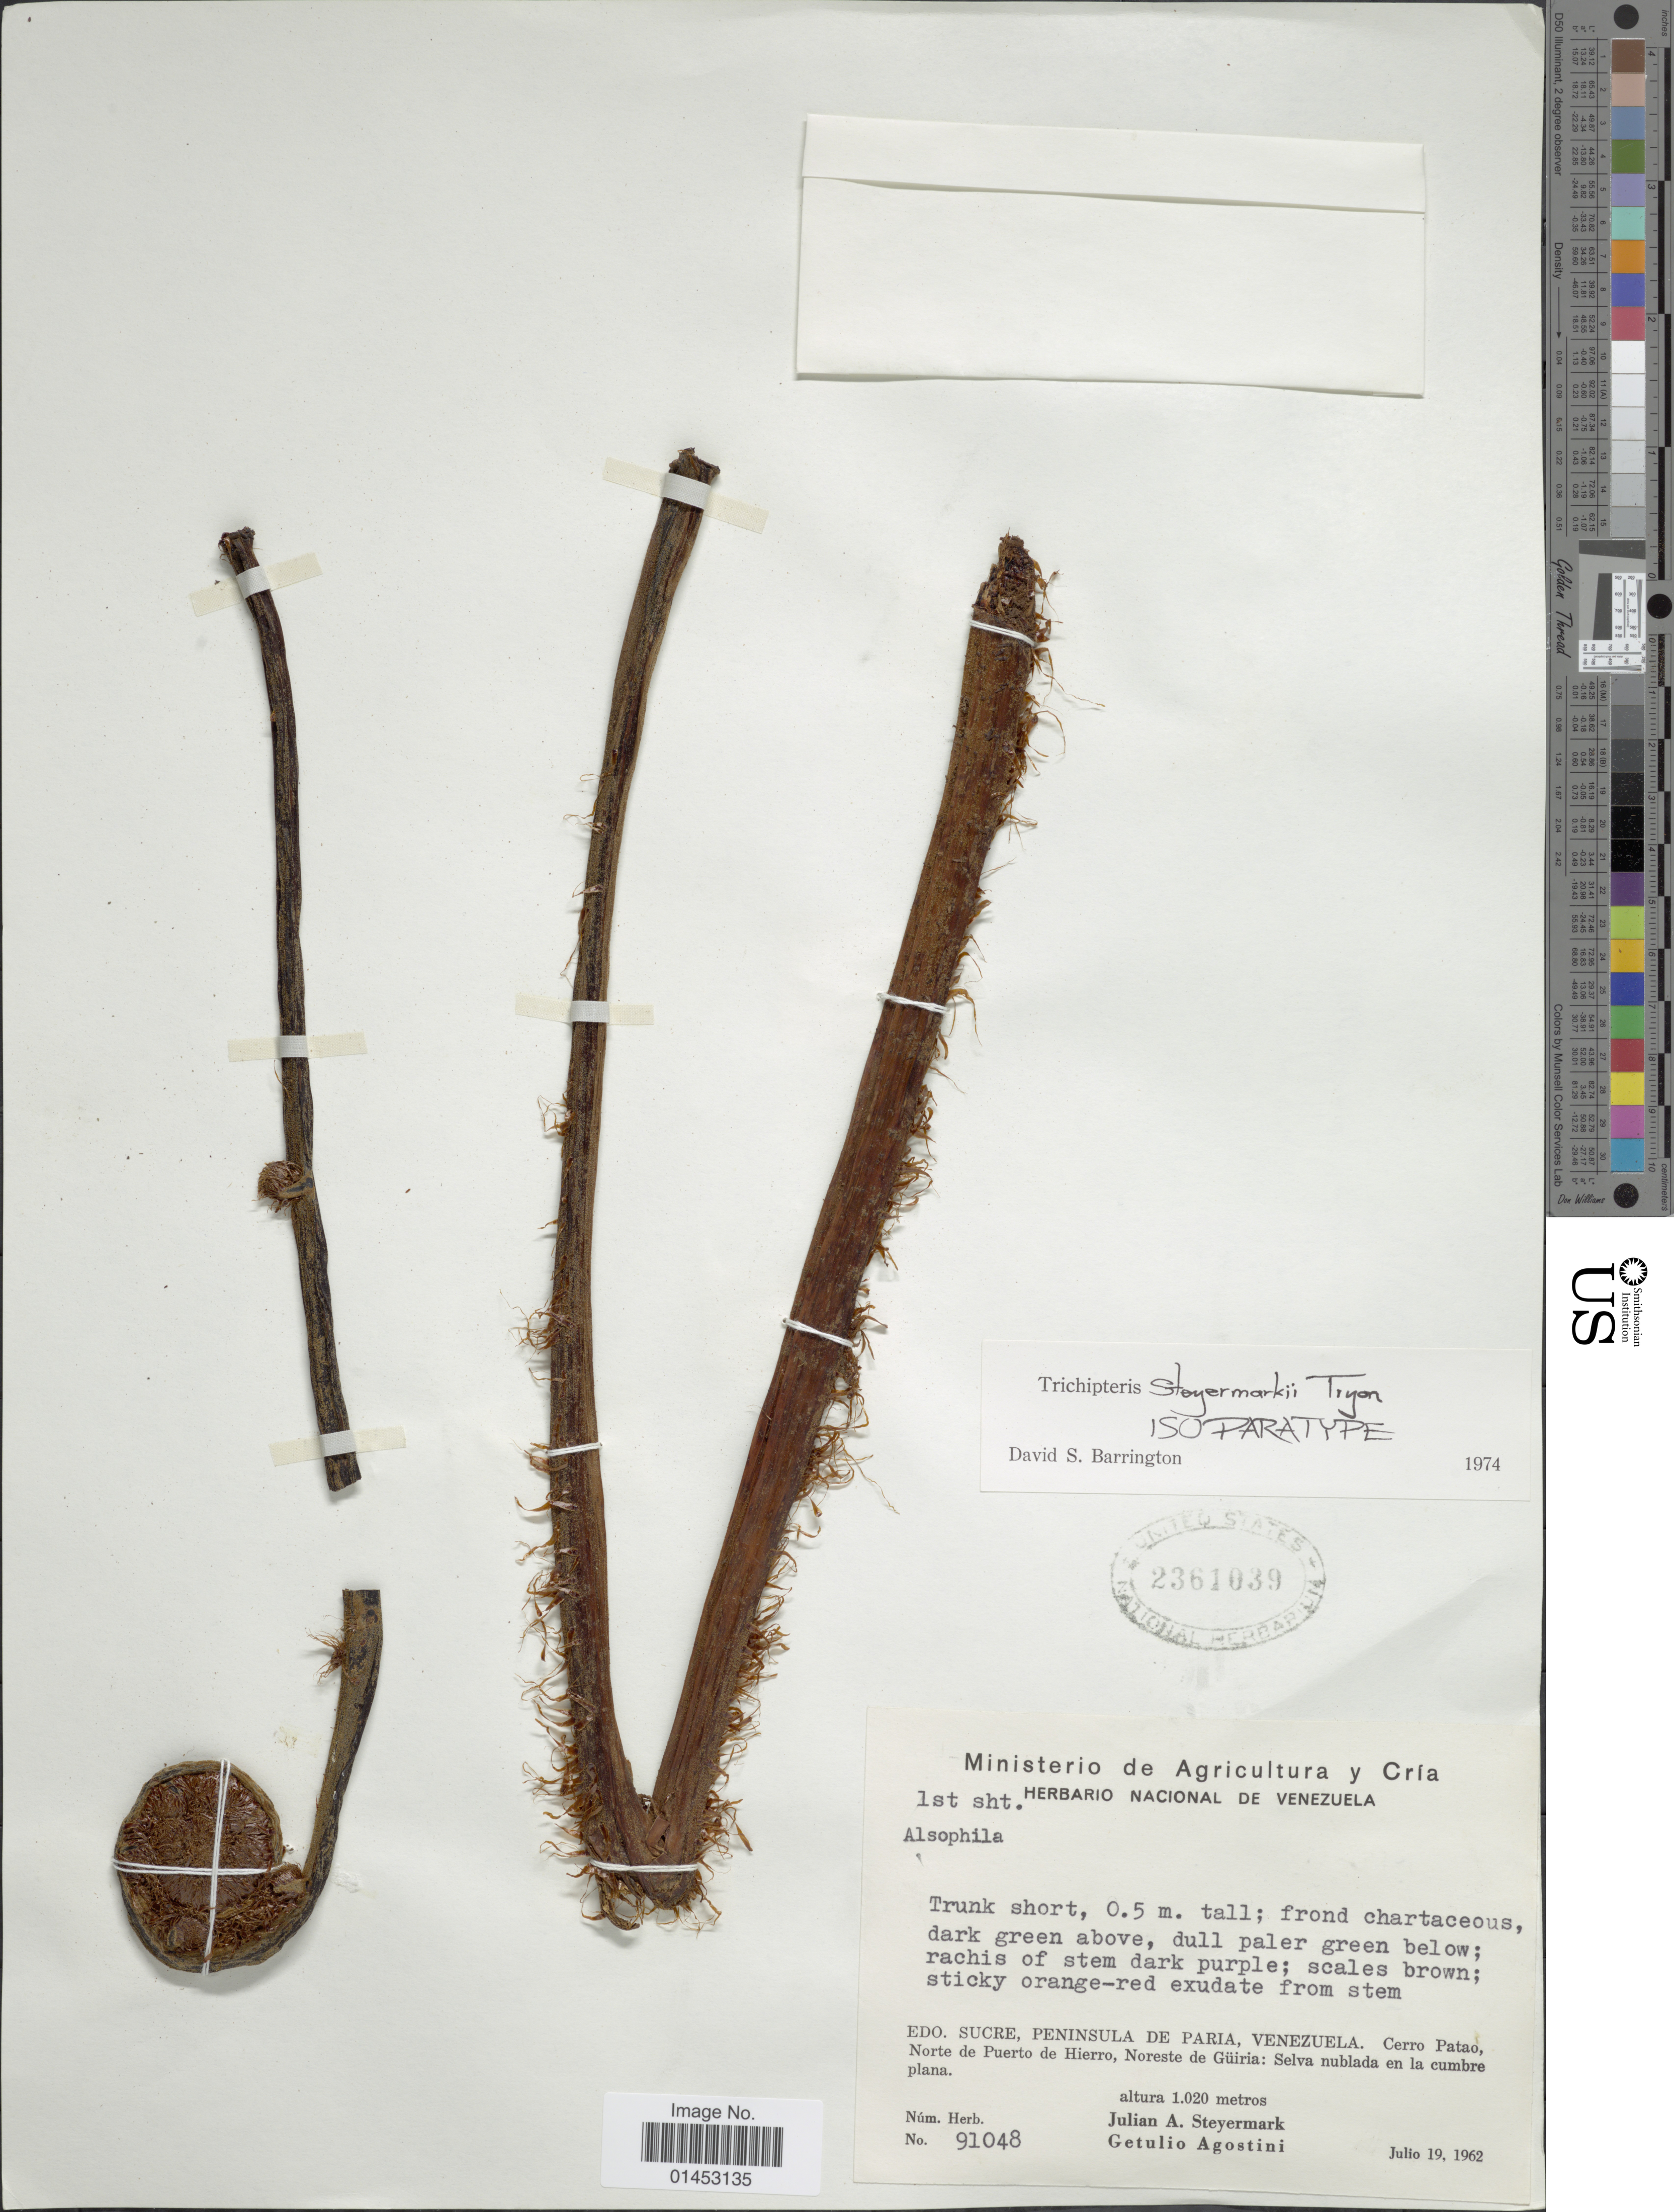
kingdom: Plantae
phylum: Tracheophyta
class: Polypodiopsida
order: Cyatheales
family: Cyatheaceae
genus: Cyathea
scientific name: Cyathea venezuelensis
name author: A.R. Sm. ex Lellinger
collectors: J. Steyermark & G. Agostini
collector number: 91048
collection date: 1962-07-19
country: Venezuela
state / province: Sucre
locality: Edo Sucre, Peninsula de Paria, Venezuela, Cerro Patao, Norte de Puerto de Hierro, Noreste de Guiria: selva nublada en la cumbre plana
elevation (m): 1020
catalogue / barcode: US 2361039